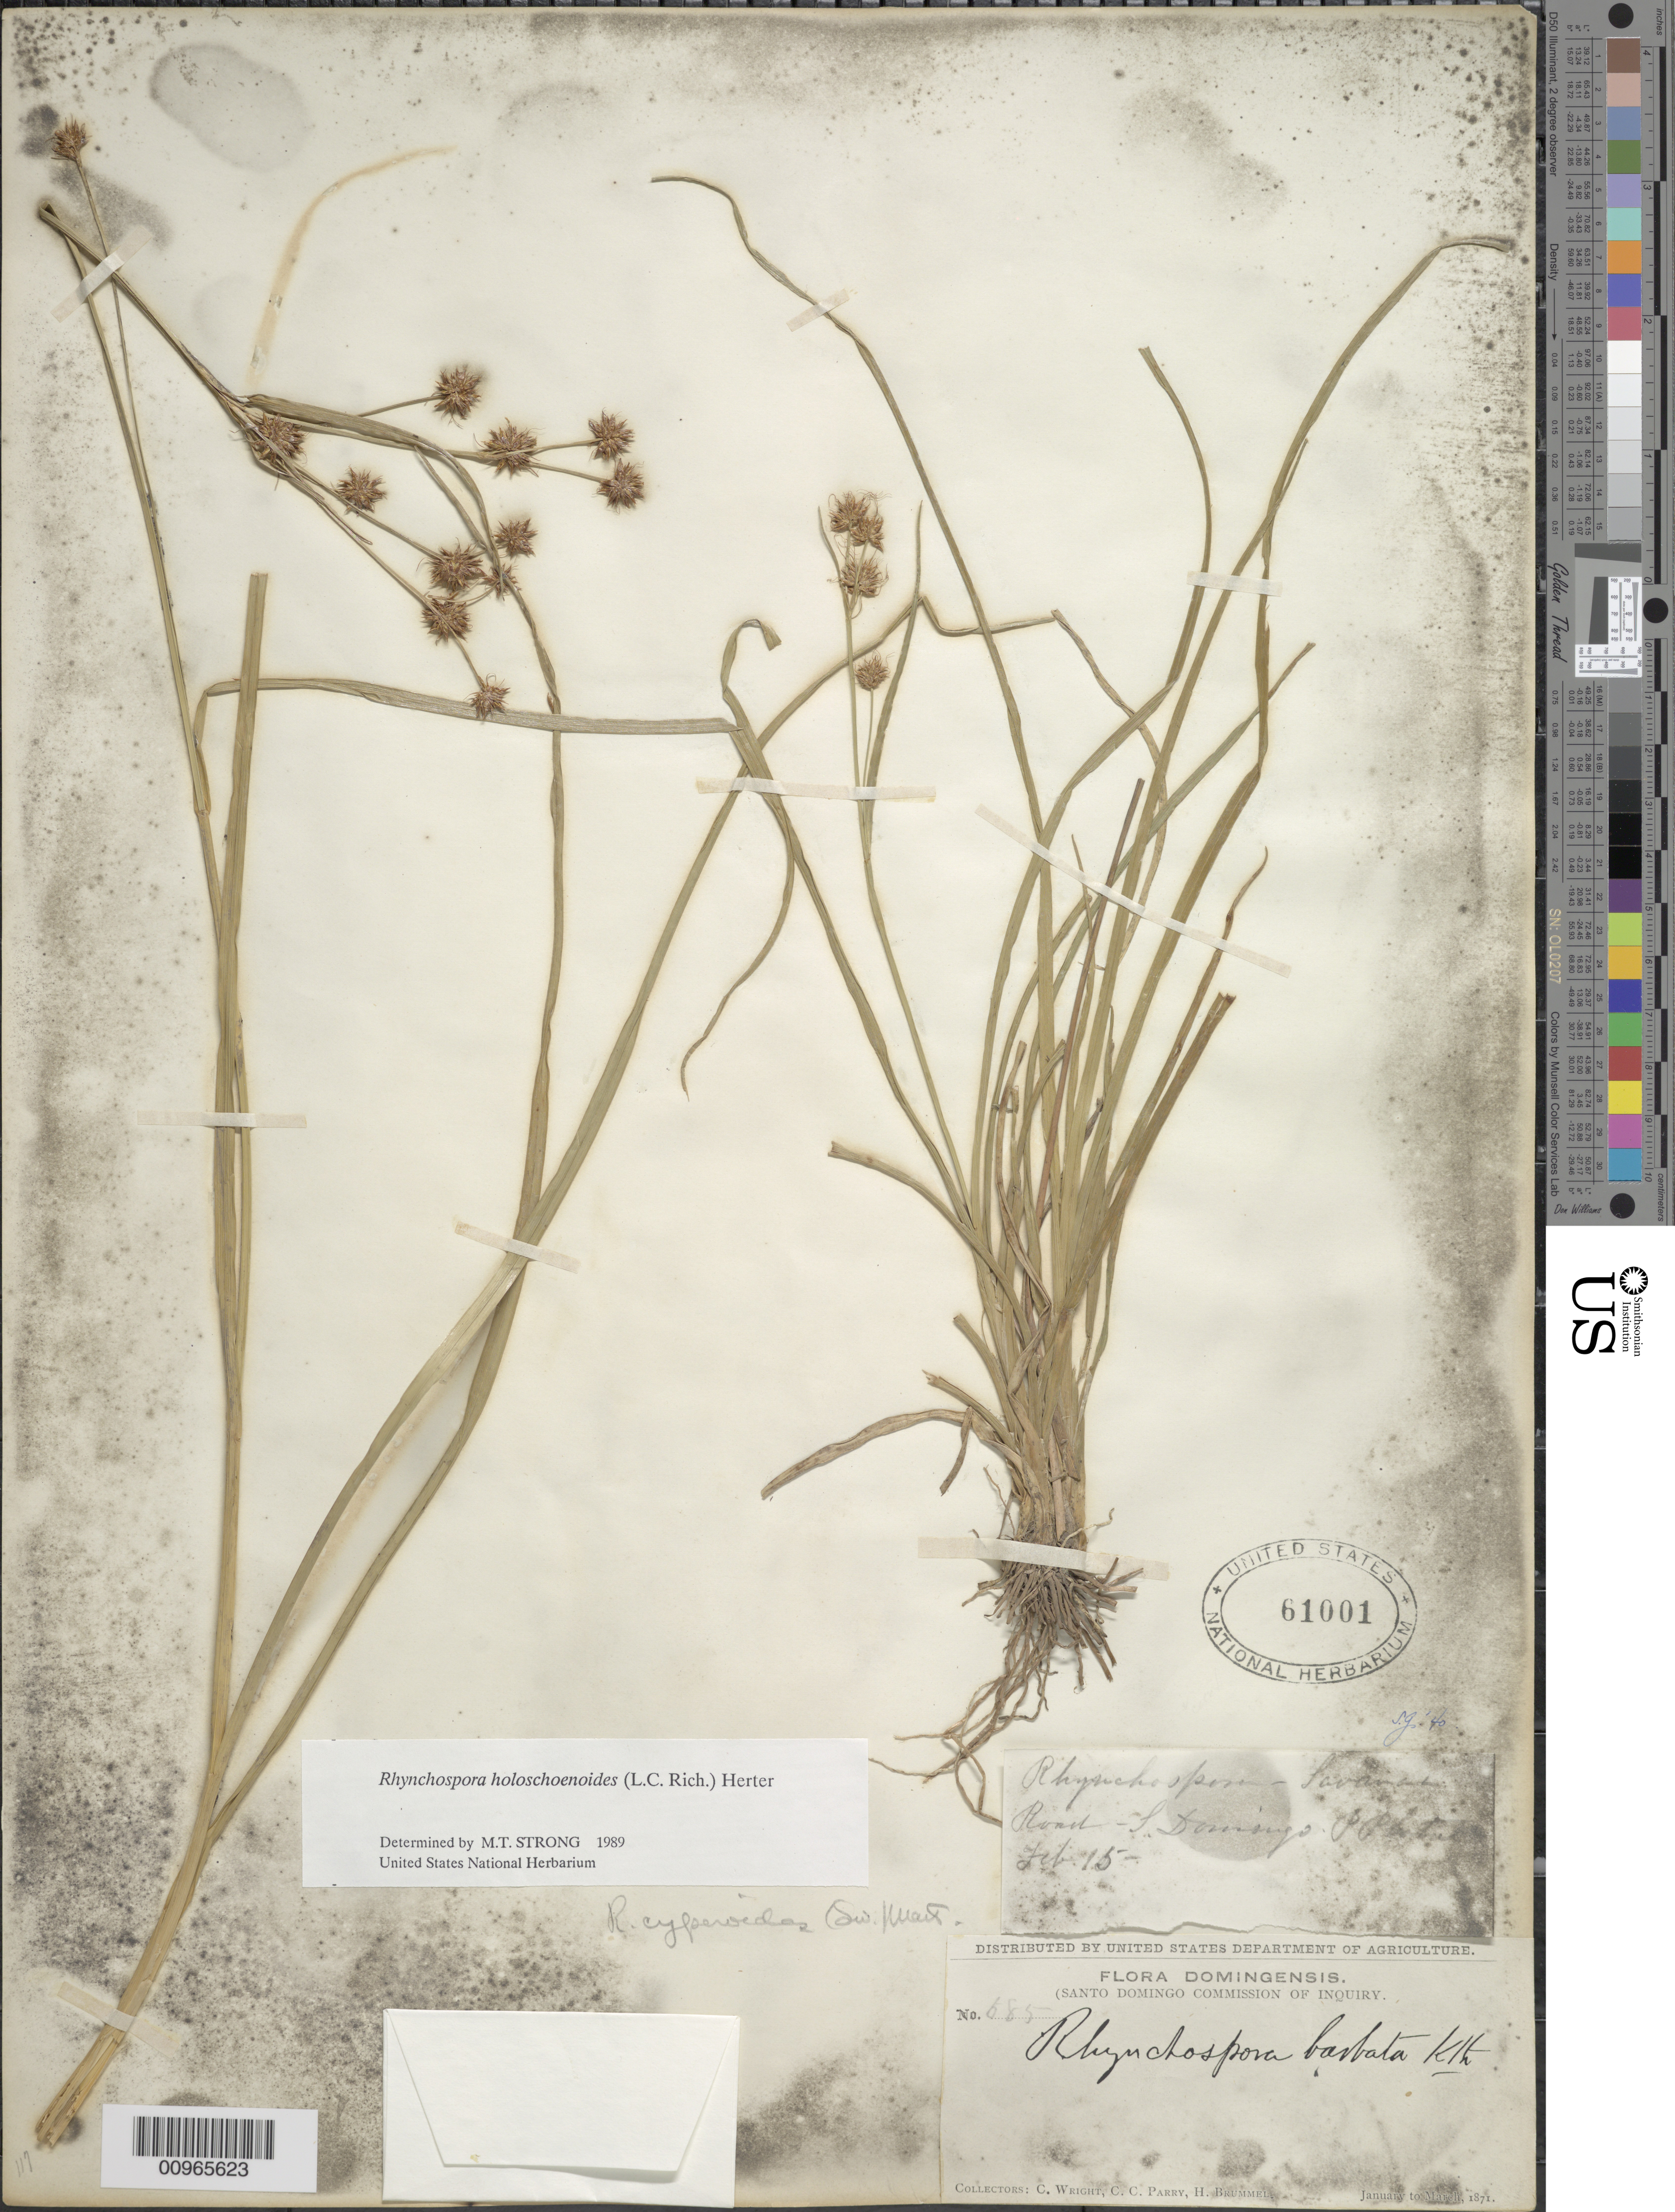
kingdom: Plantae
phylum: Tracheophyta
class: Liliopsida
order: Poales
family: Cyperaceae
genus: Rhynchospora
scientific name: Rhynchospora holoschoenoides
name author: (Rich.) Herter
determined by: Strong, M. T., (US), Smithsonian Institution - National Museum of Natural History (UNITED STATES)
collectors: C. Wright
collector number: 685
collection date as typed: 15 Feb 1871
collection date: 1871-02-15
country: Dominican Republic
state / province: Puerto Plata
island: Hispaniola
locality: "Savanna, road"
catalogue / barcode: US 61001